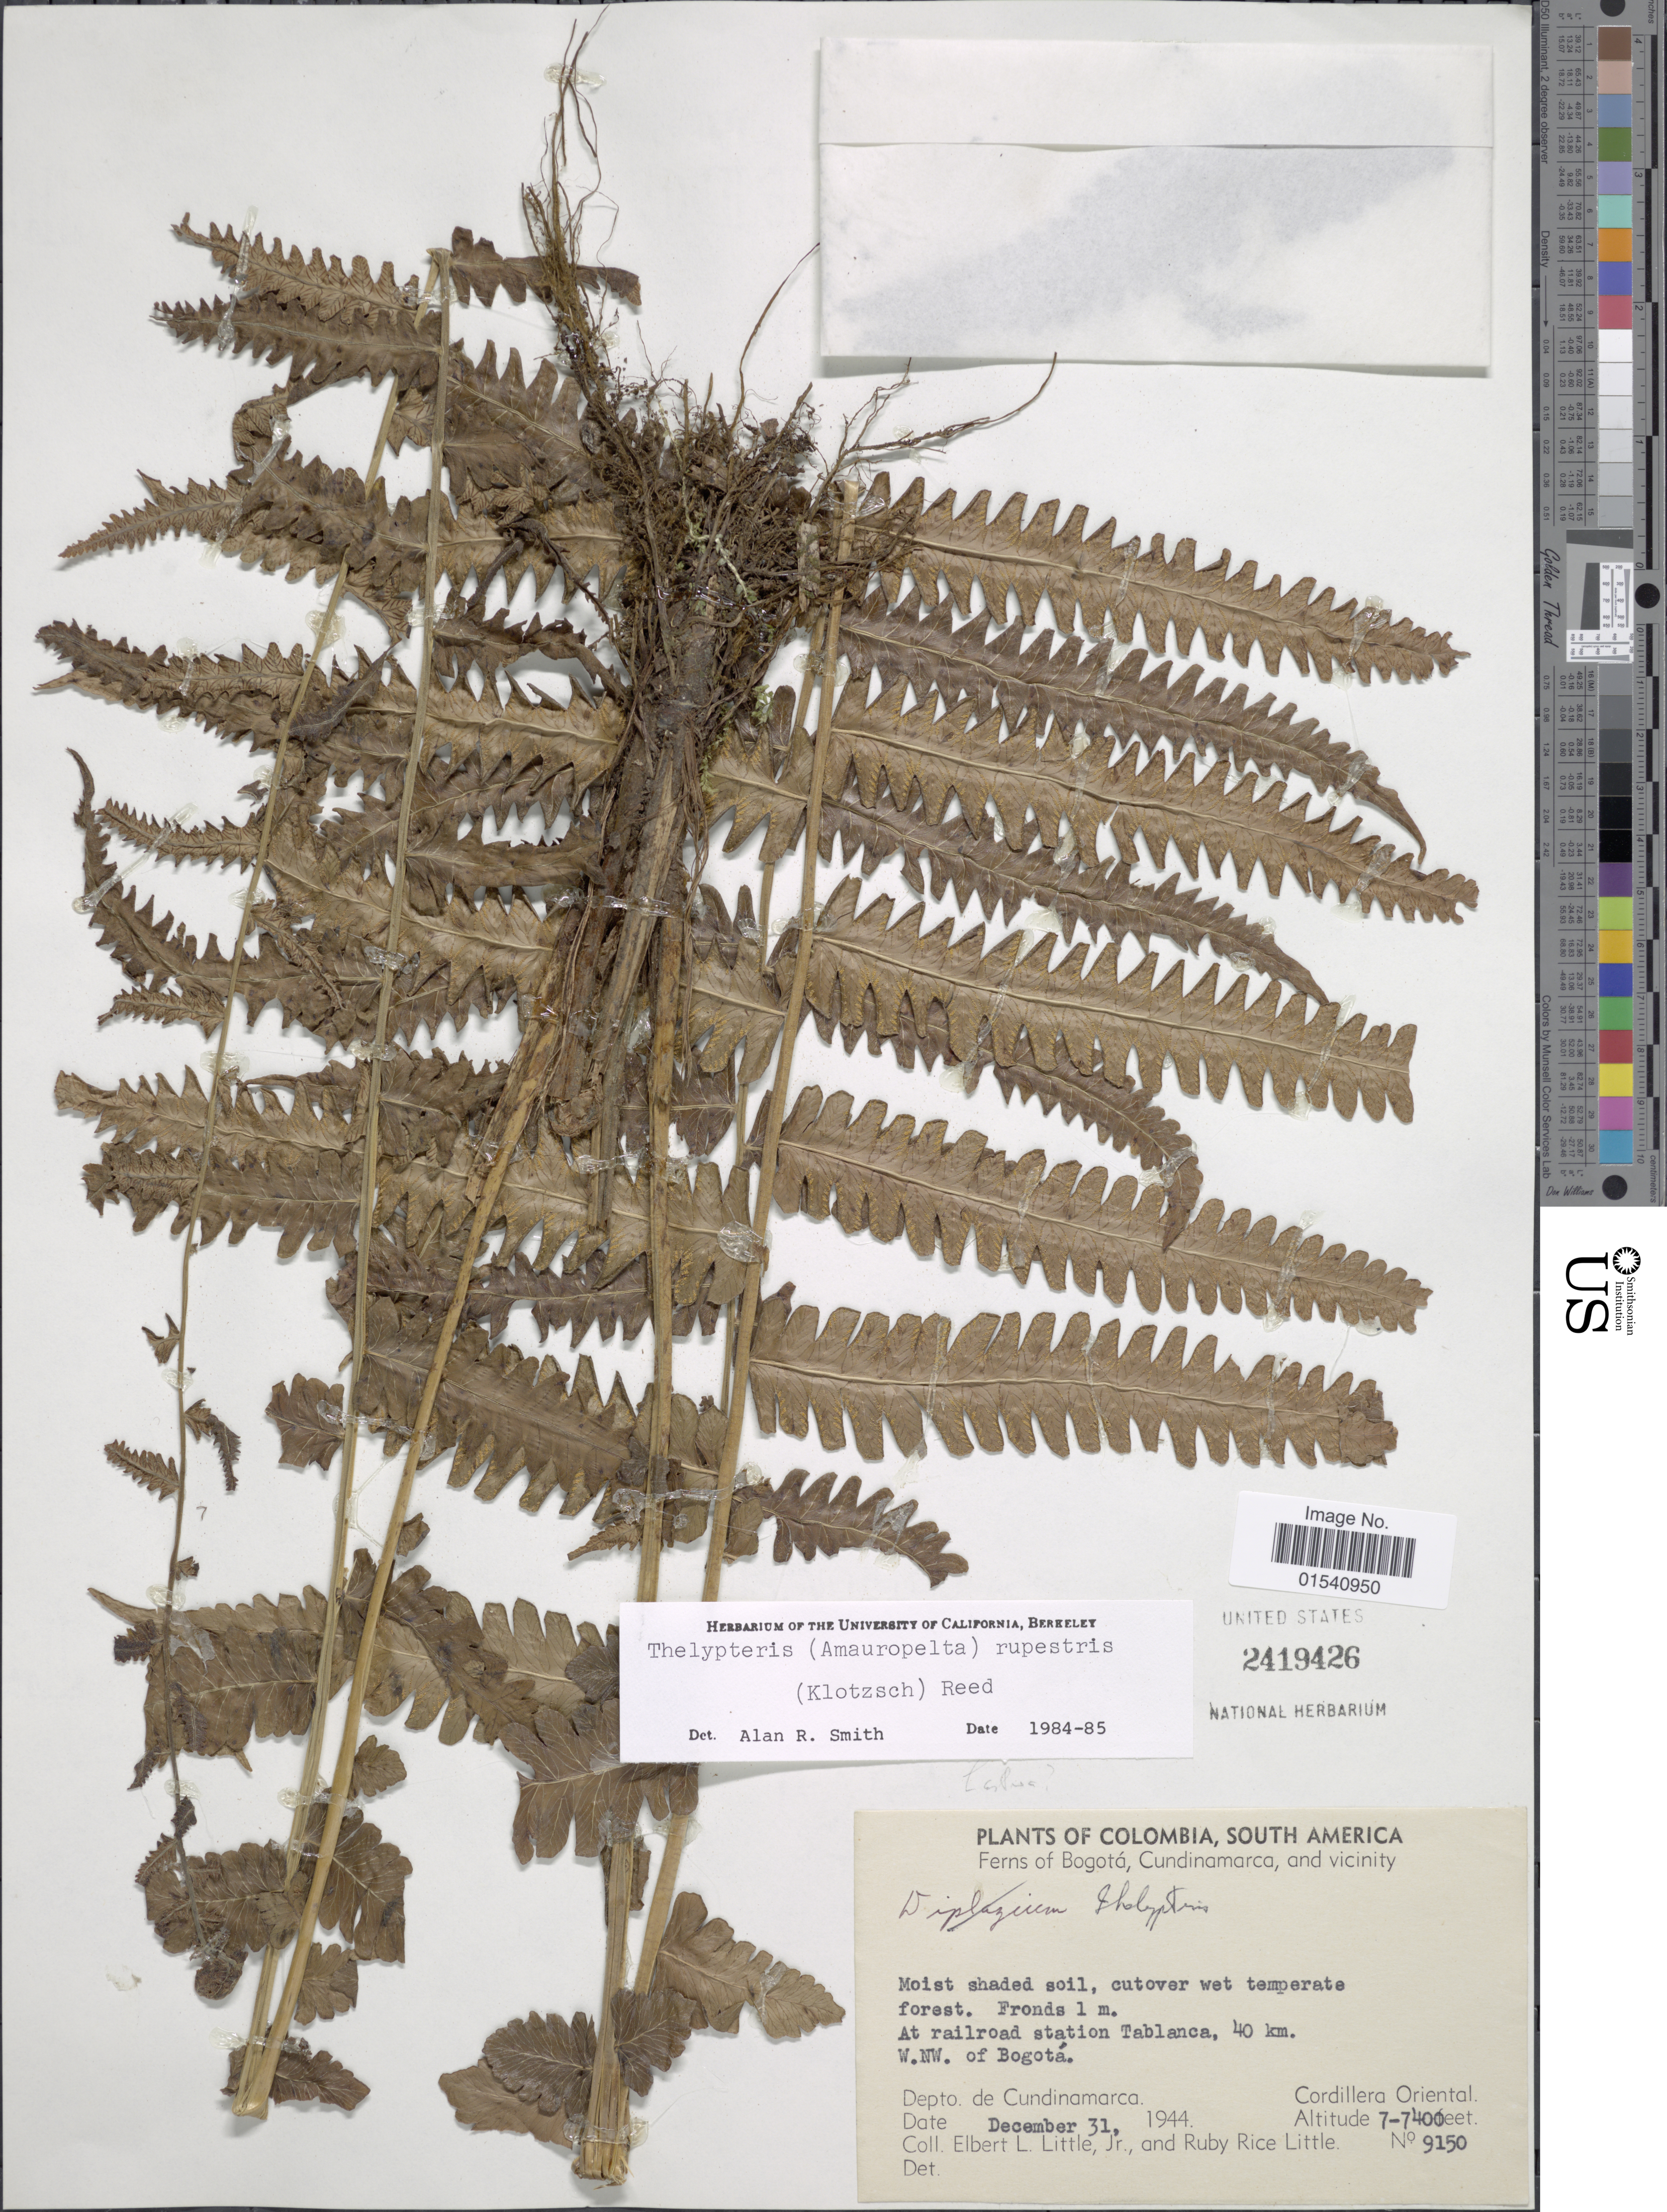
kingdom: Plantae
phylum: Tracheophyta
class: Polypodiopsida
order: Polypodiales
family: Thelypteridaceae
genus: Amauropelta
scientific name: Amauropelta rupestris (Klotzsch) comb. nov., ined 2015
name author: (Klotzsch)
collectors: E. L. Little & R. R. Little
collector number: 9150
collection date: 1944-12-31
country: Colombia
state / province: Cundinamarca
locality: Ferns of Bogotä, and vicinity. At railroad station Tablanca, 40 km. W.NW of Bogotá, Depto de Cundinamarca, Cordillera Oriental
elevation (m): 2134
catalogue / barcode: US 2419426